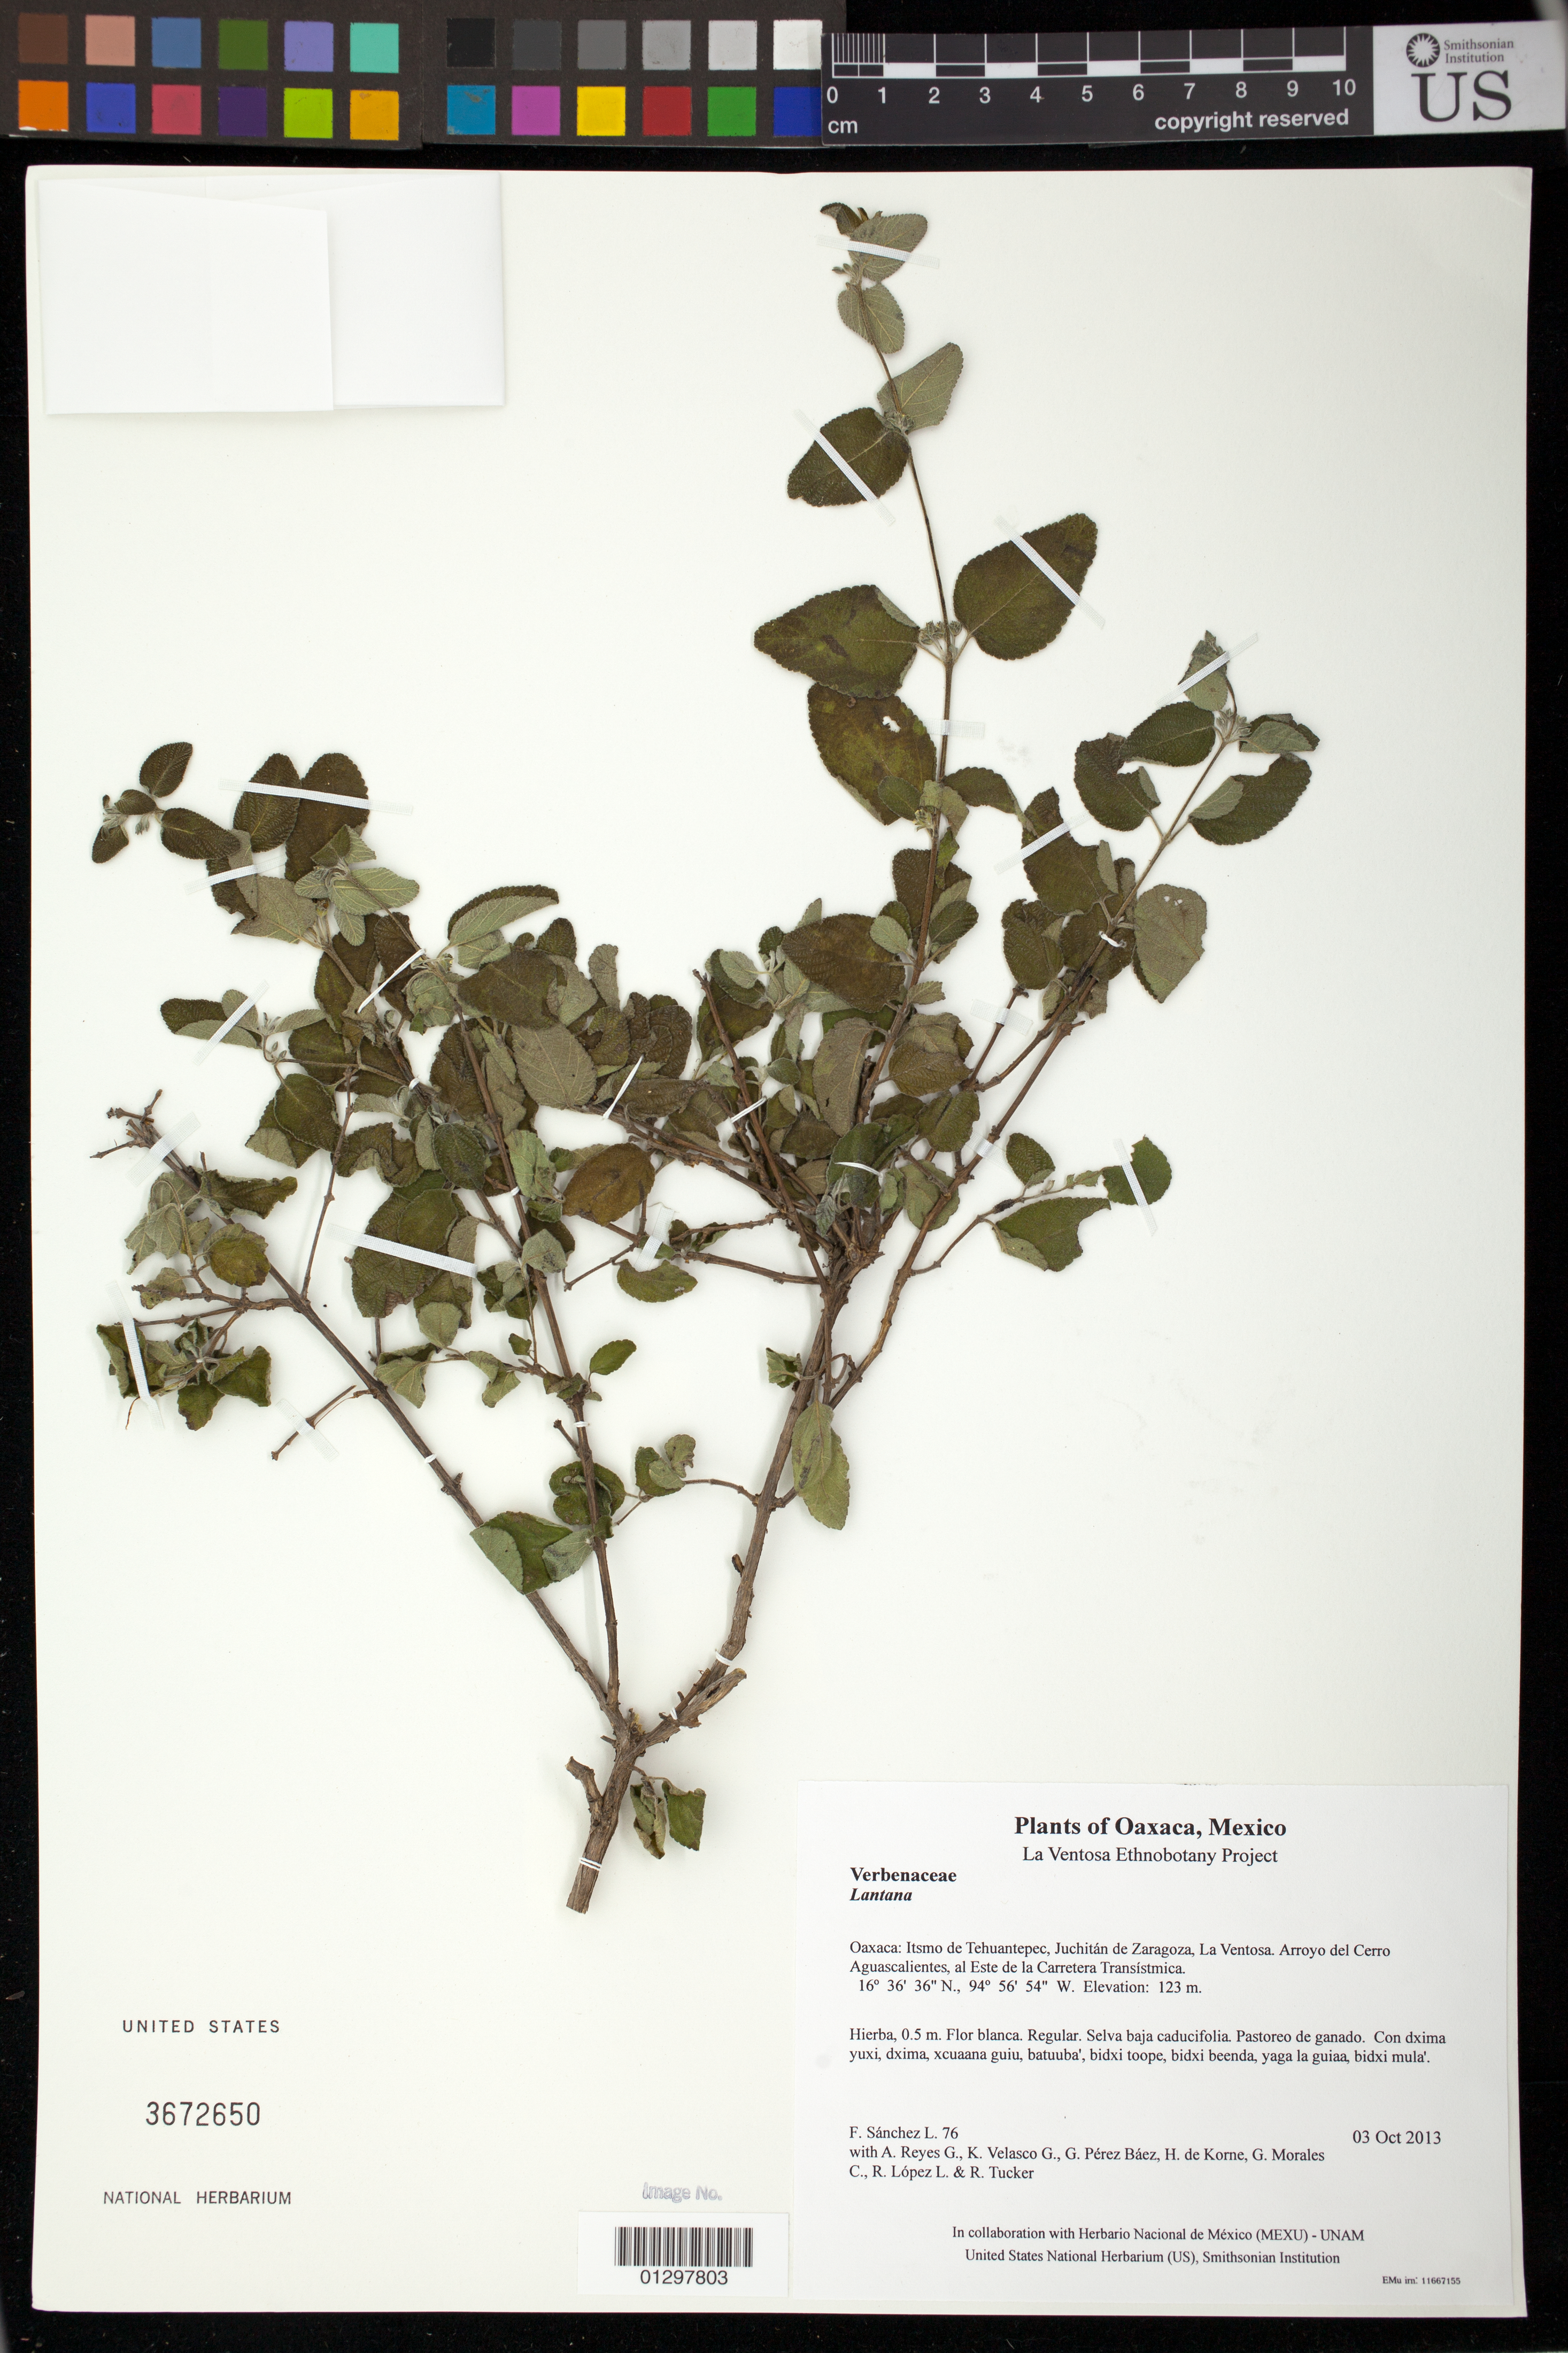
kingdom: Plantae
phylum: Tracheophyta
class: Magnoliopsida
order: Lamiales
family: Verbenaceae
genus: Lippia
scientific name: Lippia graveolens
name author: Kunth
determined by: Lot, Emily J.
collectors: F. Sánchez L., A. Reyes G., K. Velasco G., G. Pérez Báez, H. de Korne, G. Morales C., R. López L. & R. Tucker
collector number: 76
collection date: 2013-10-03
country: Mexico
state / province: Oaxaca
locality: Itsmo de Tehuantepec, Juchitán de Zaragoza, La Ventosa. Arroyo del Cerro Aguascalientes, al Este de la Carretera Transístmica.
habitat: Selva baja caducifolia. Pastoreo de ganado.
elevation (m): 123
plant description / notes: MEXU, SERO, US; Ghixi bandaga. 0.5 m. Guie' naquichi'. Nuu.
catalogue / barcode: US 3672650